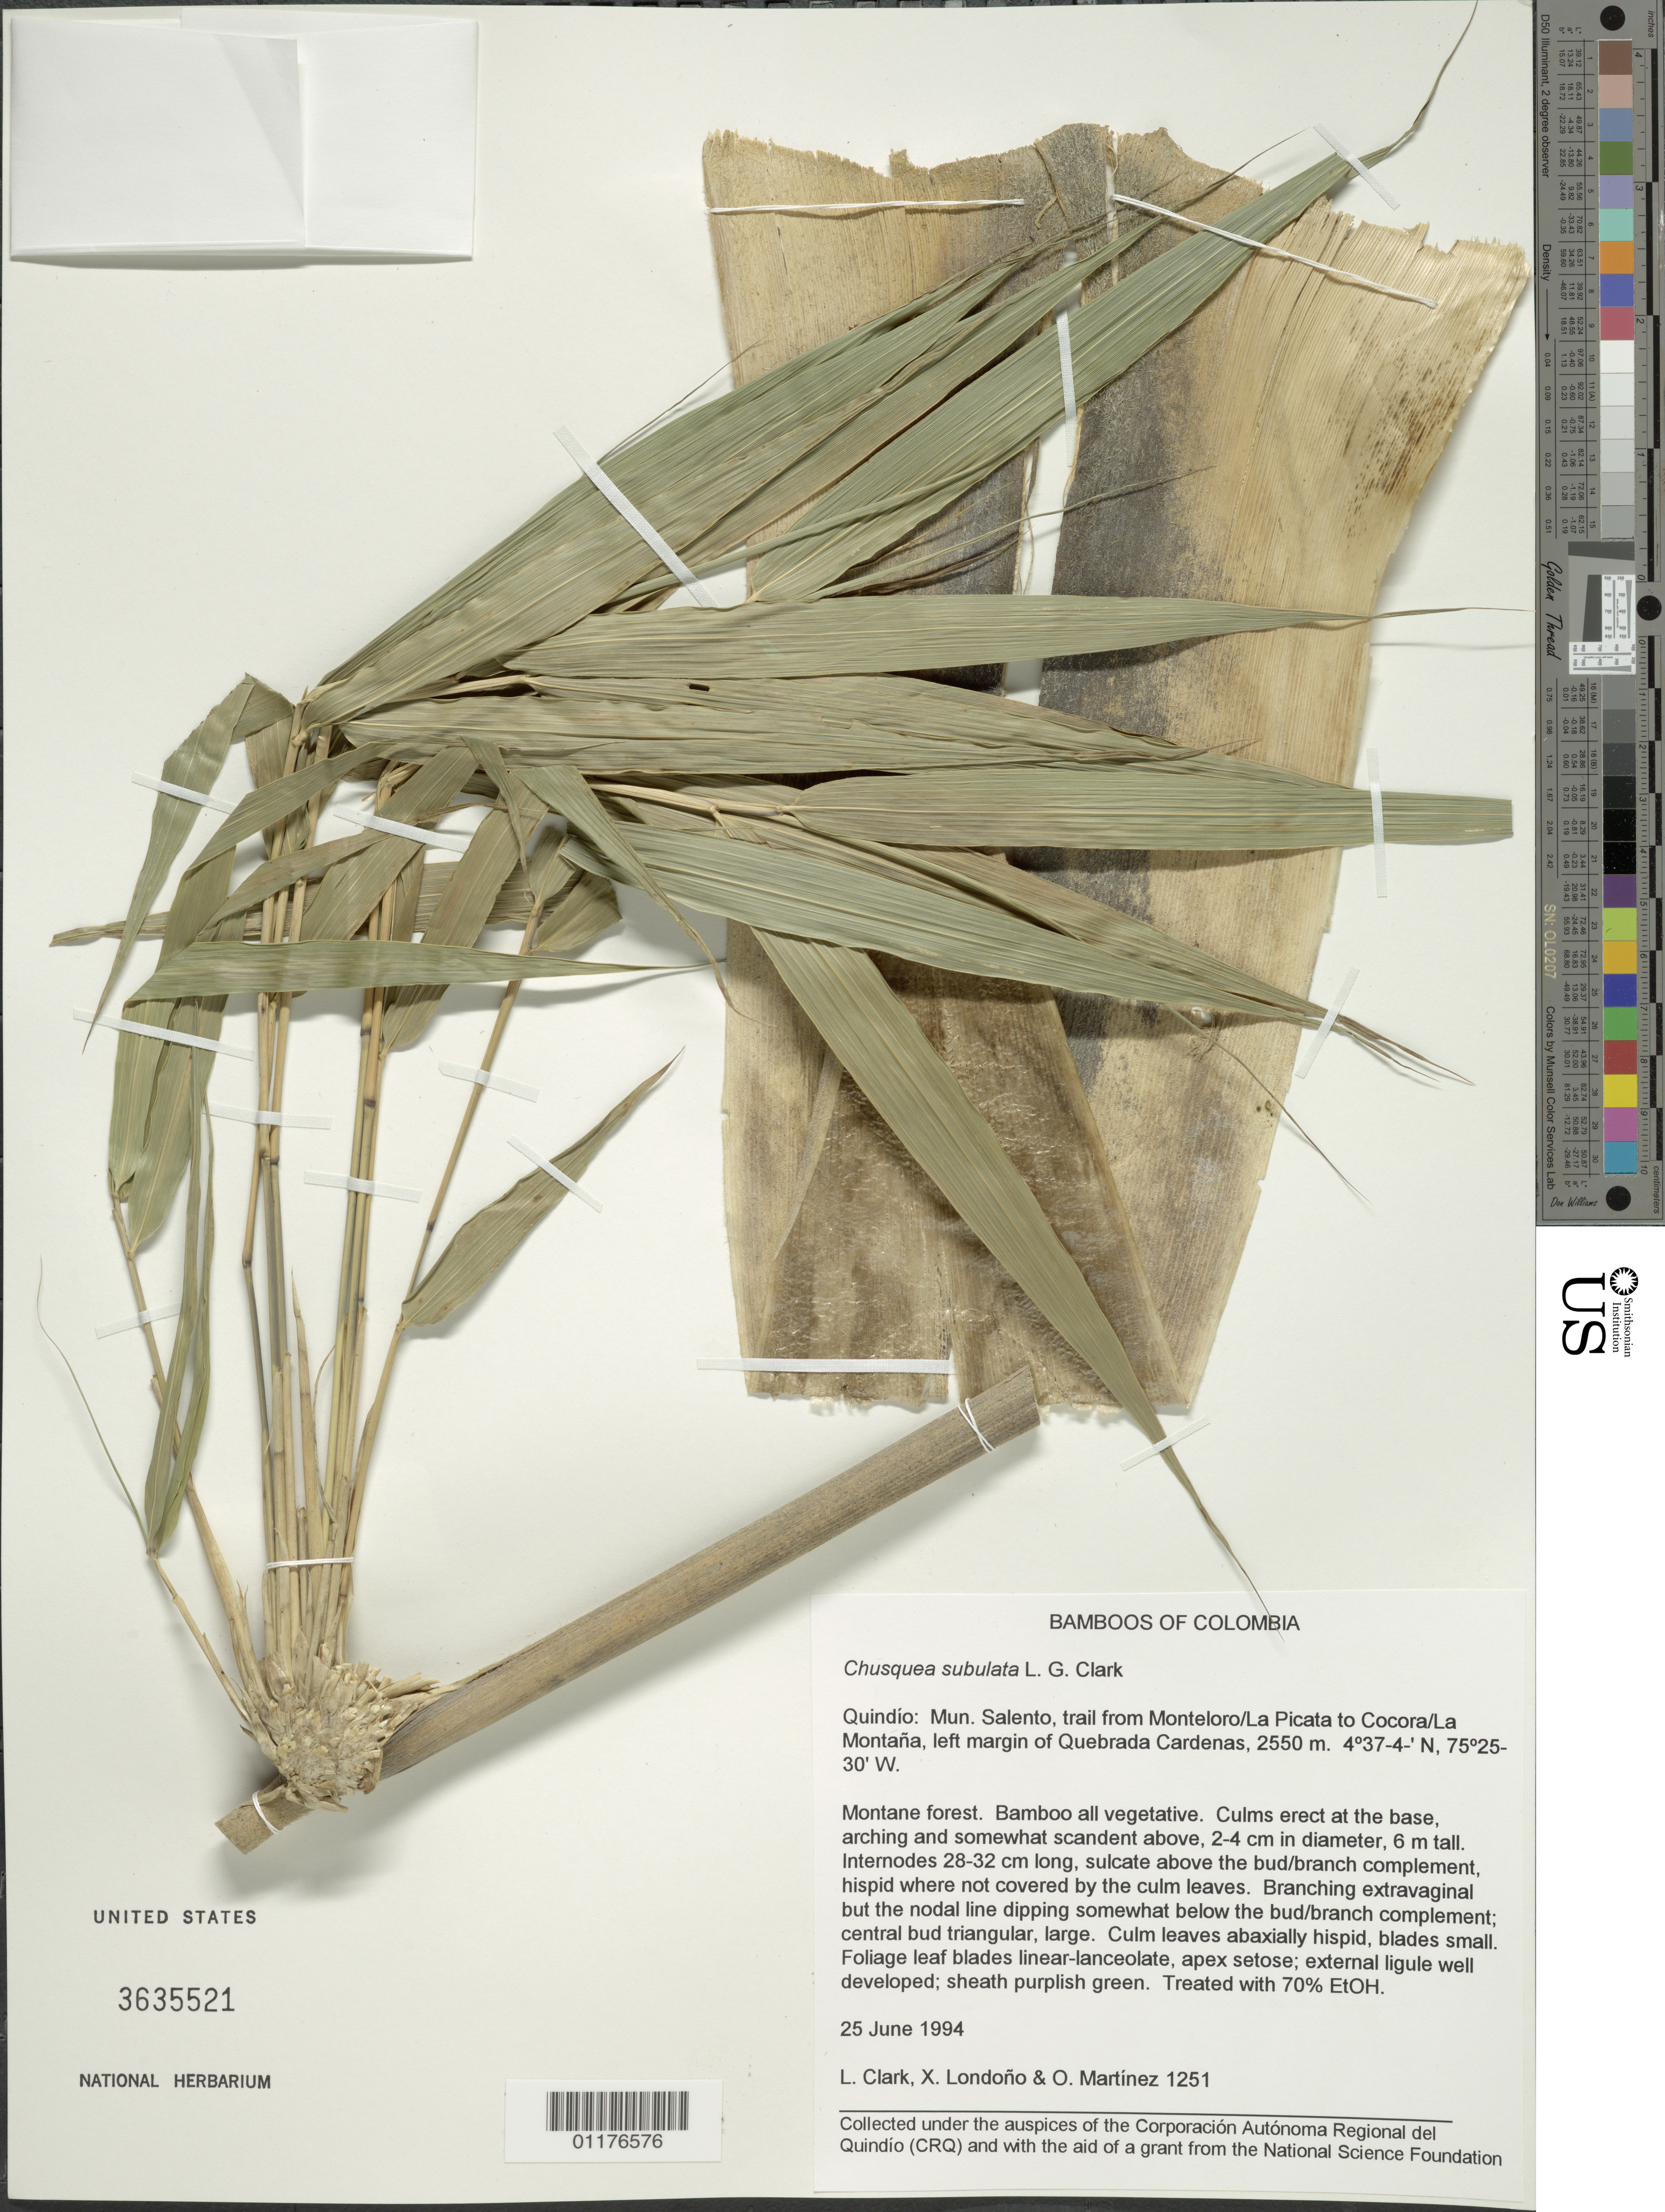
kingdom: Plantae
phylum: Tracheophyta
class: Liliopsida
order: Poales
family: Poaceae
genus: Chusquea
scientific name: Chusquea subulata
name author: L.G. Clark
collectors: L. G. Clark, X. Londoño & O. Martínez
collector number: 1251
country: Colombia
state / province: Quindío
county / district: Salento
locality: Trail from Monteloro/La Picata to Cocora/La Montana, left margin of Quebrada Cardenas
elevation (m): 2550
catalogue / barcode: US 3635521